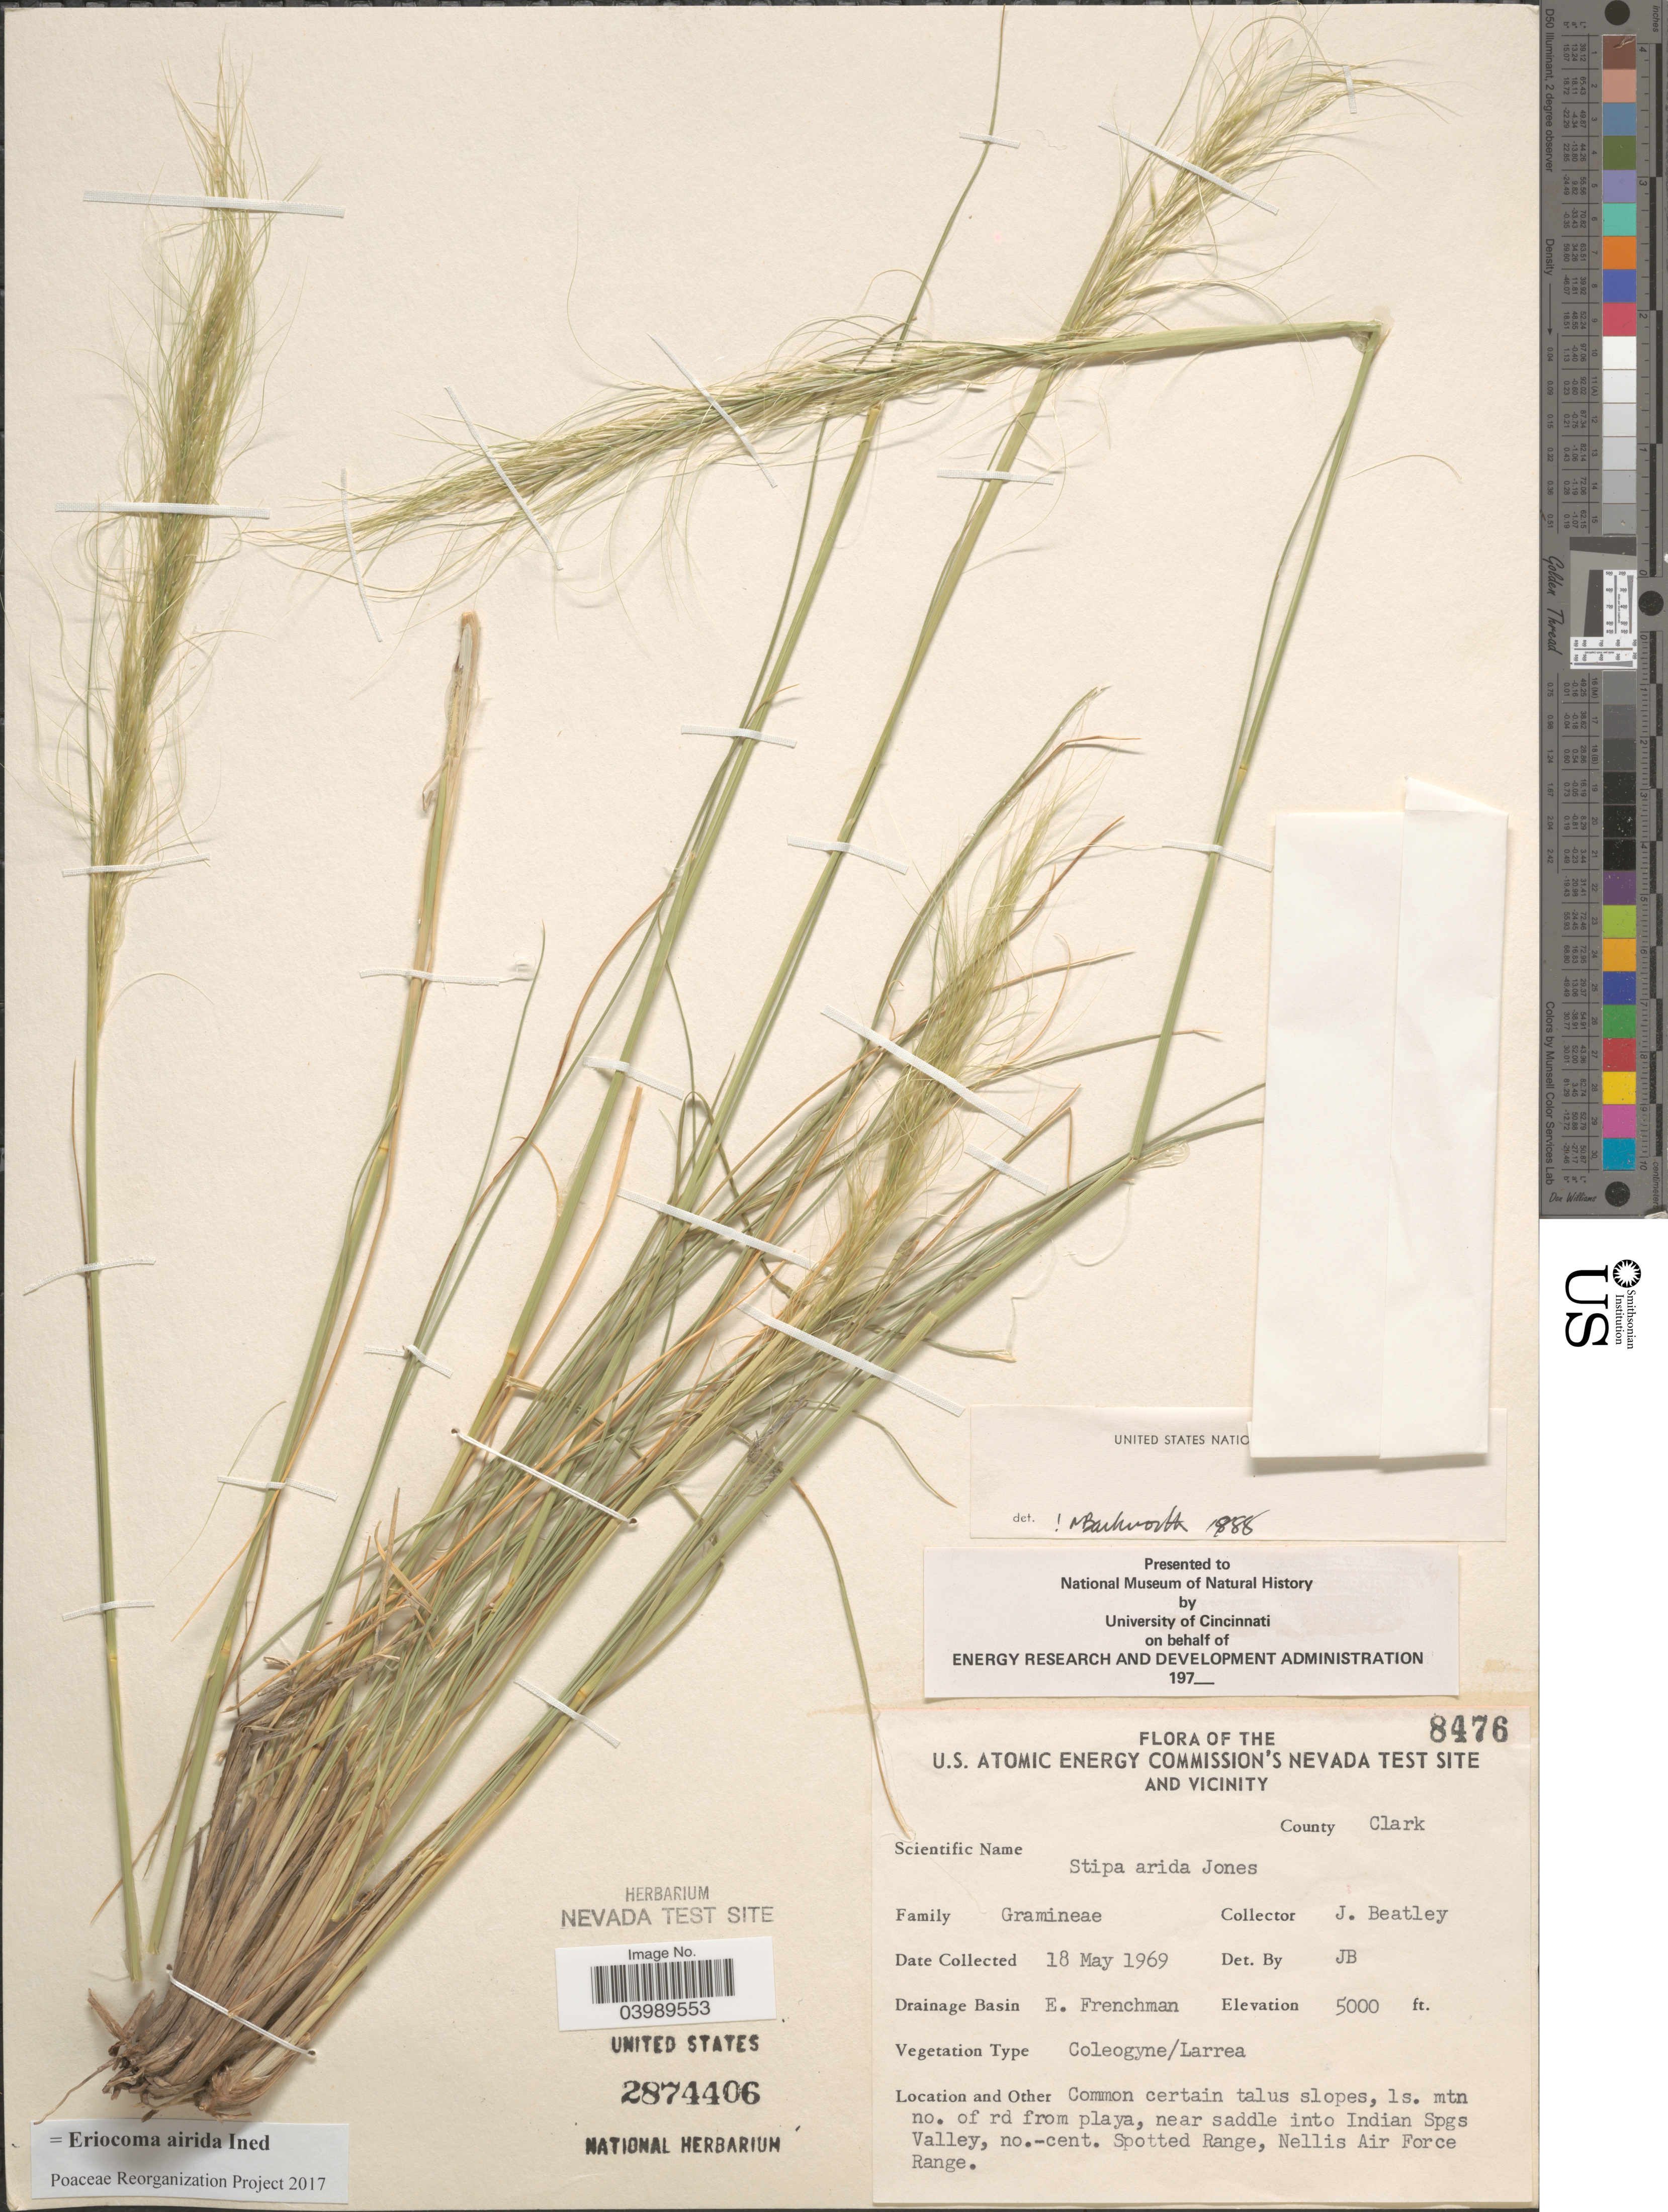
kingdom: Plantae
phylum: Tracheophyta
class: Liliopsida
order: Poales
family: Poaceae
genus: Eriocoma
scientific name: Eriocoma arida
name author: (M.E. Jones) Romasch.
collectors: J. C. Beatley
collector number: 8476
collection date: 1969-05-18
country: United States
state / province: Nevada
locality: U.S. Atomic Energy Commission's Nevada Test Site and vicinity. County Clark. Drainage Basin E. Frenchman. Mtn no. of rd from playa, near saddle into Indian Spgs Valley, no.-cent. Spotted Range, Nellis Air Force Range.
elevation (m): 1524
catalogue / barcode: US 2874406